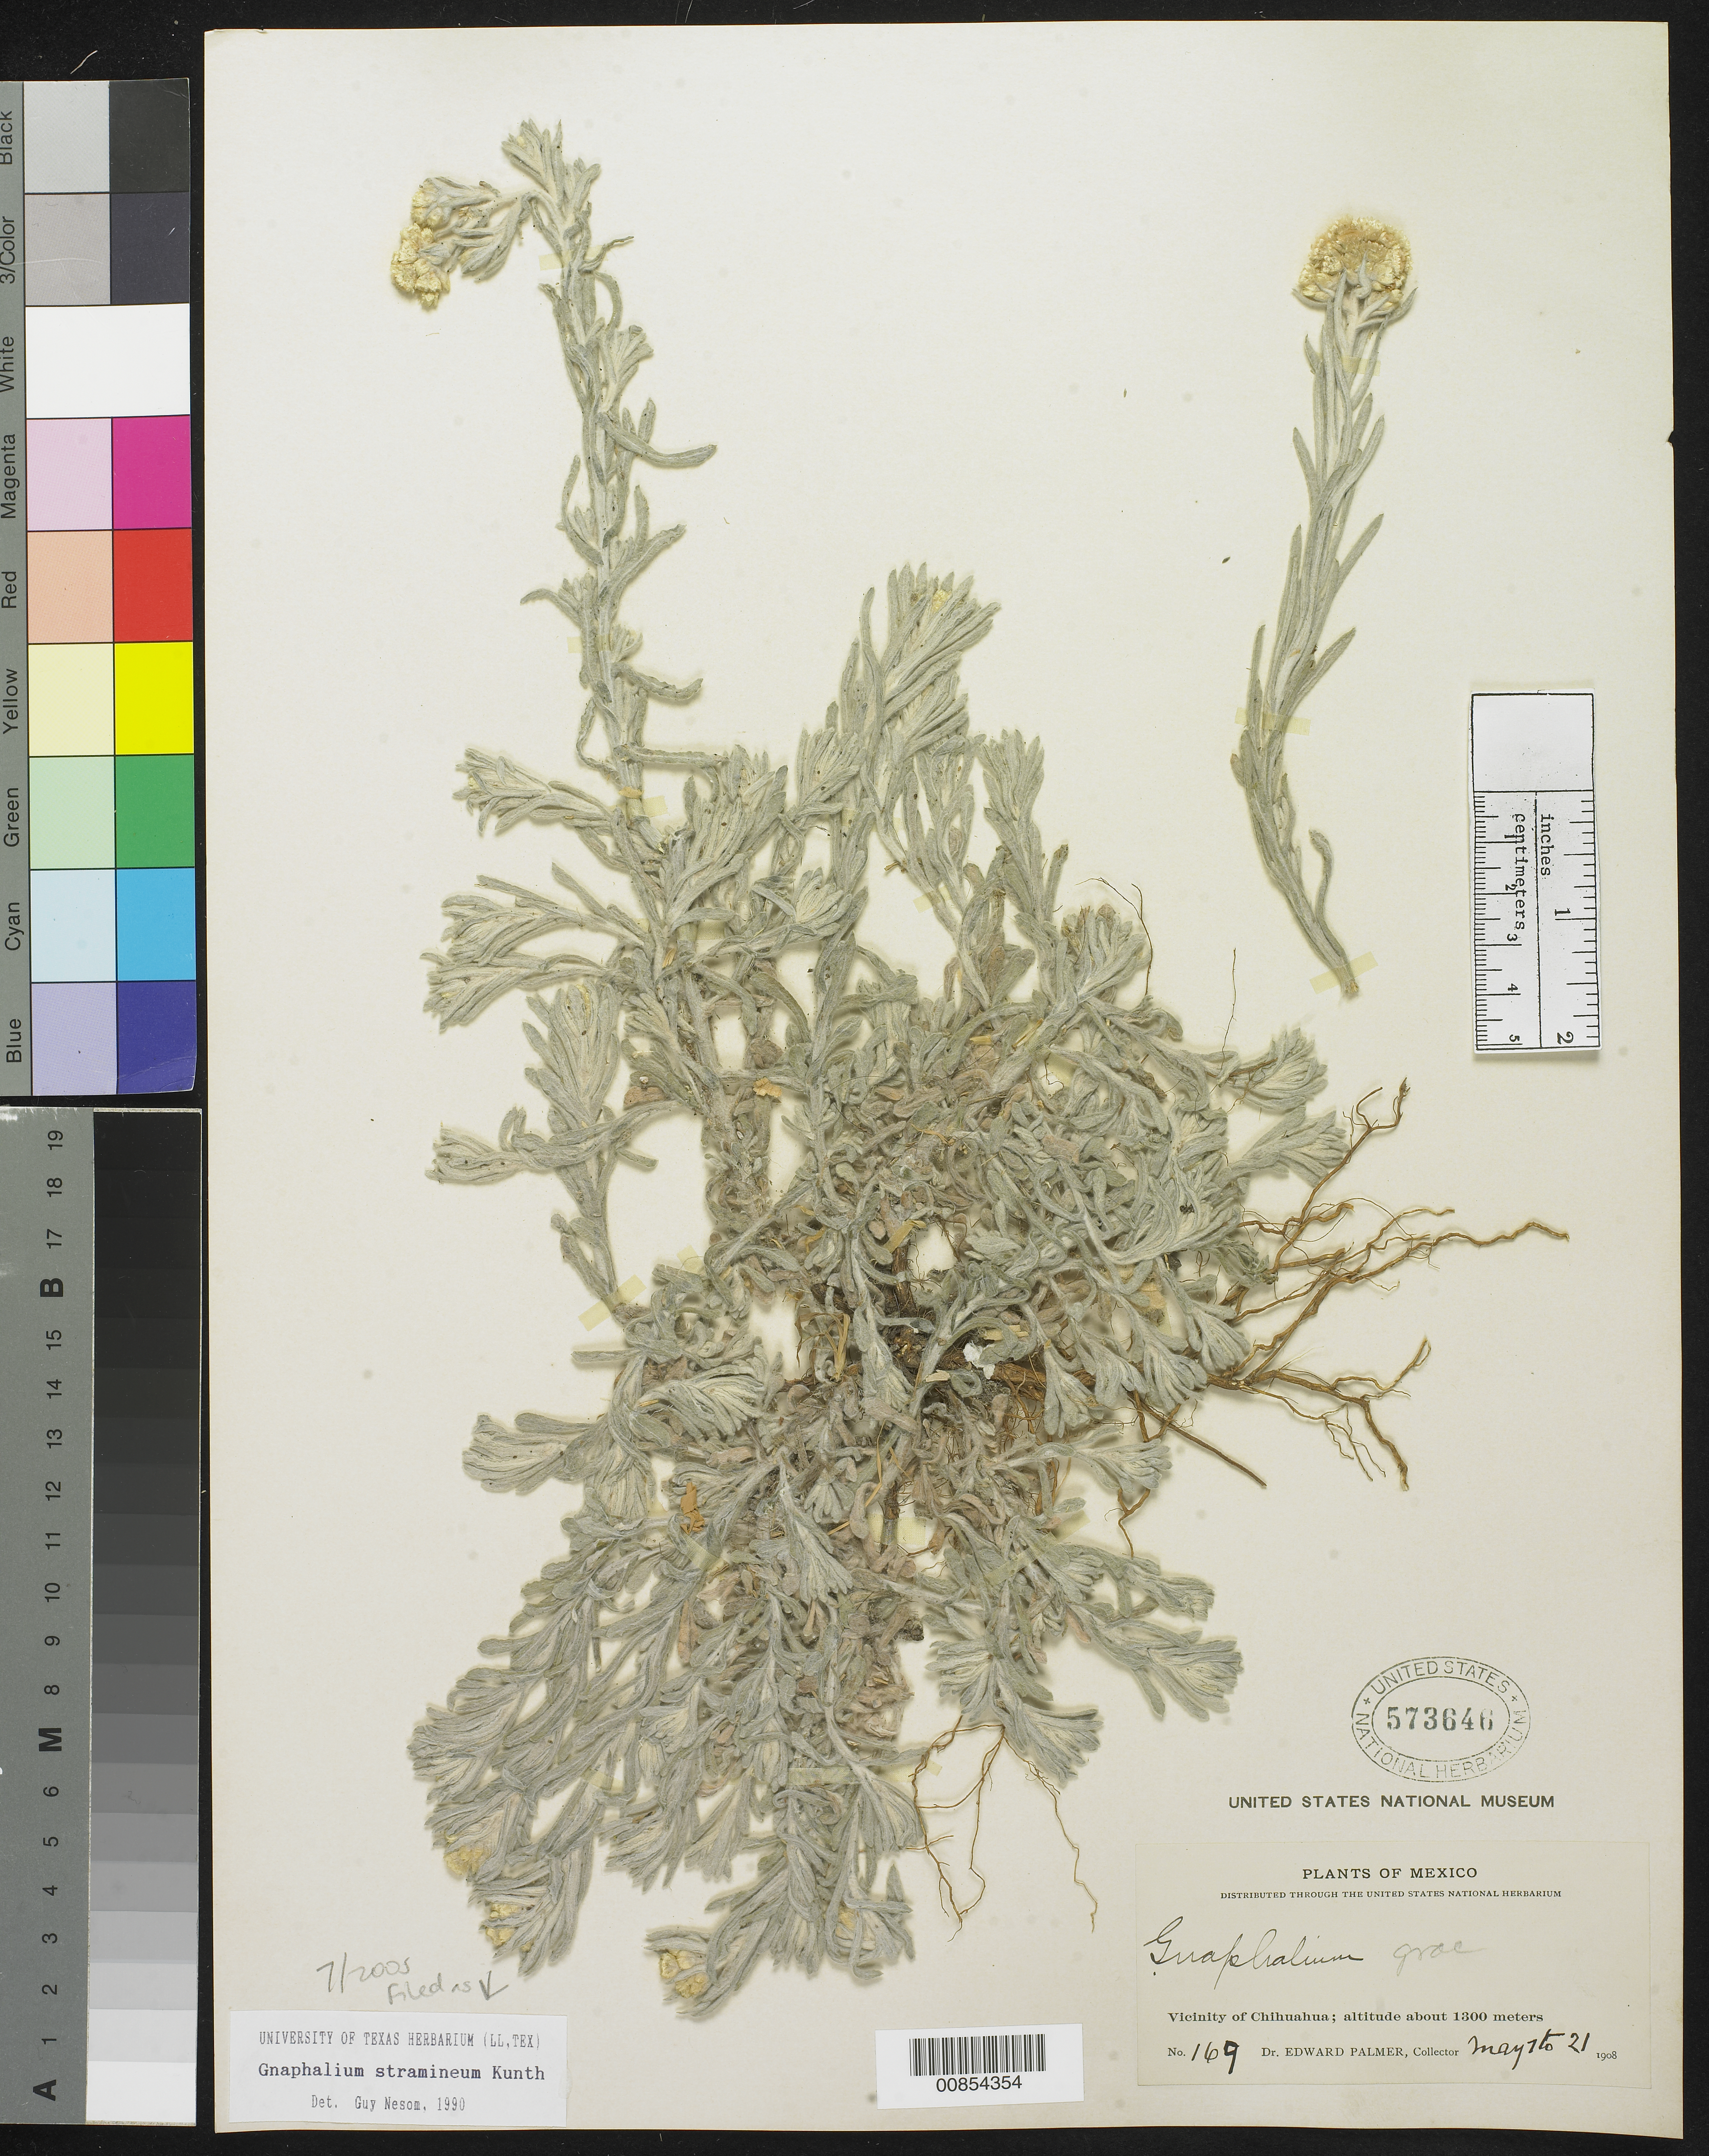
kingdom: Plantae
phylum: Tracheophyta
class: Magnoliopsida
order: Asterales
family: Asteraceae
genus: Pseudognaphalium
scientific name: Pseudognaphalium stramineum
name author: (Kunth) Anderb.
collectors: E. Palmer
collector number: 169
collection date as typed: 01 May 1908 to 21 May 1908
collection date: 1908-05-01/1908-05-21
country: Mexico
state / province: Chihuahua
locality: Vicinity of Chihuahua.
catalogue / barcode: US 573646